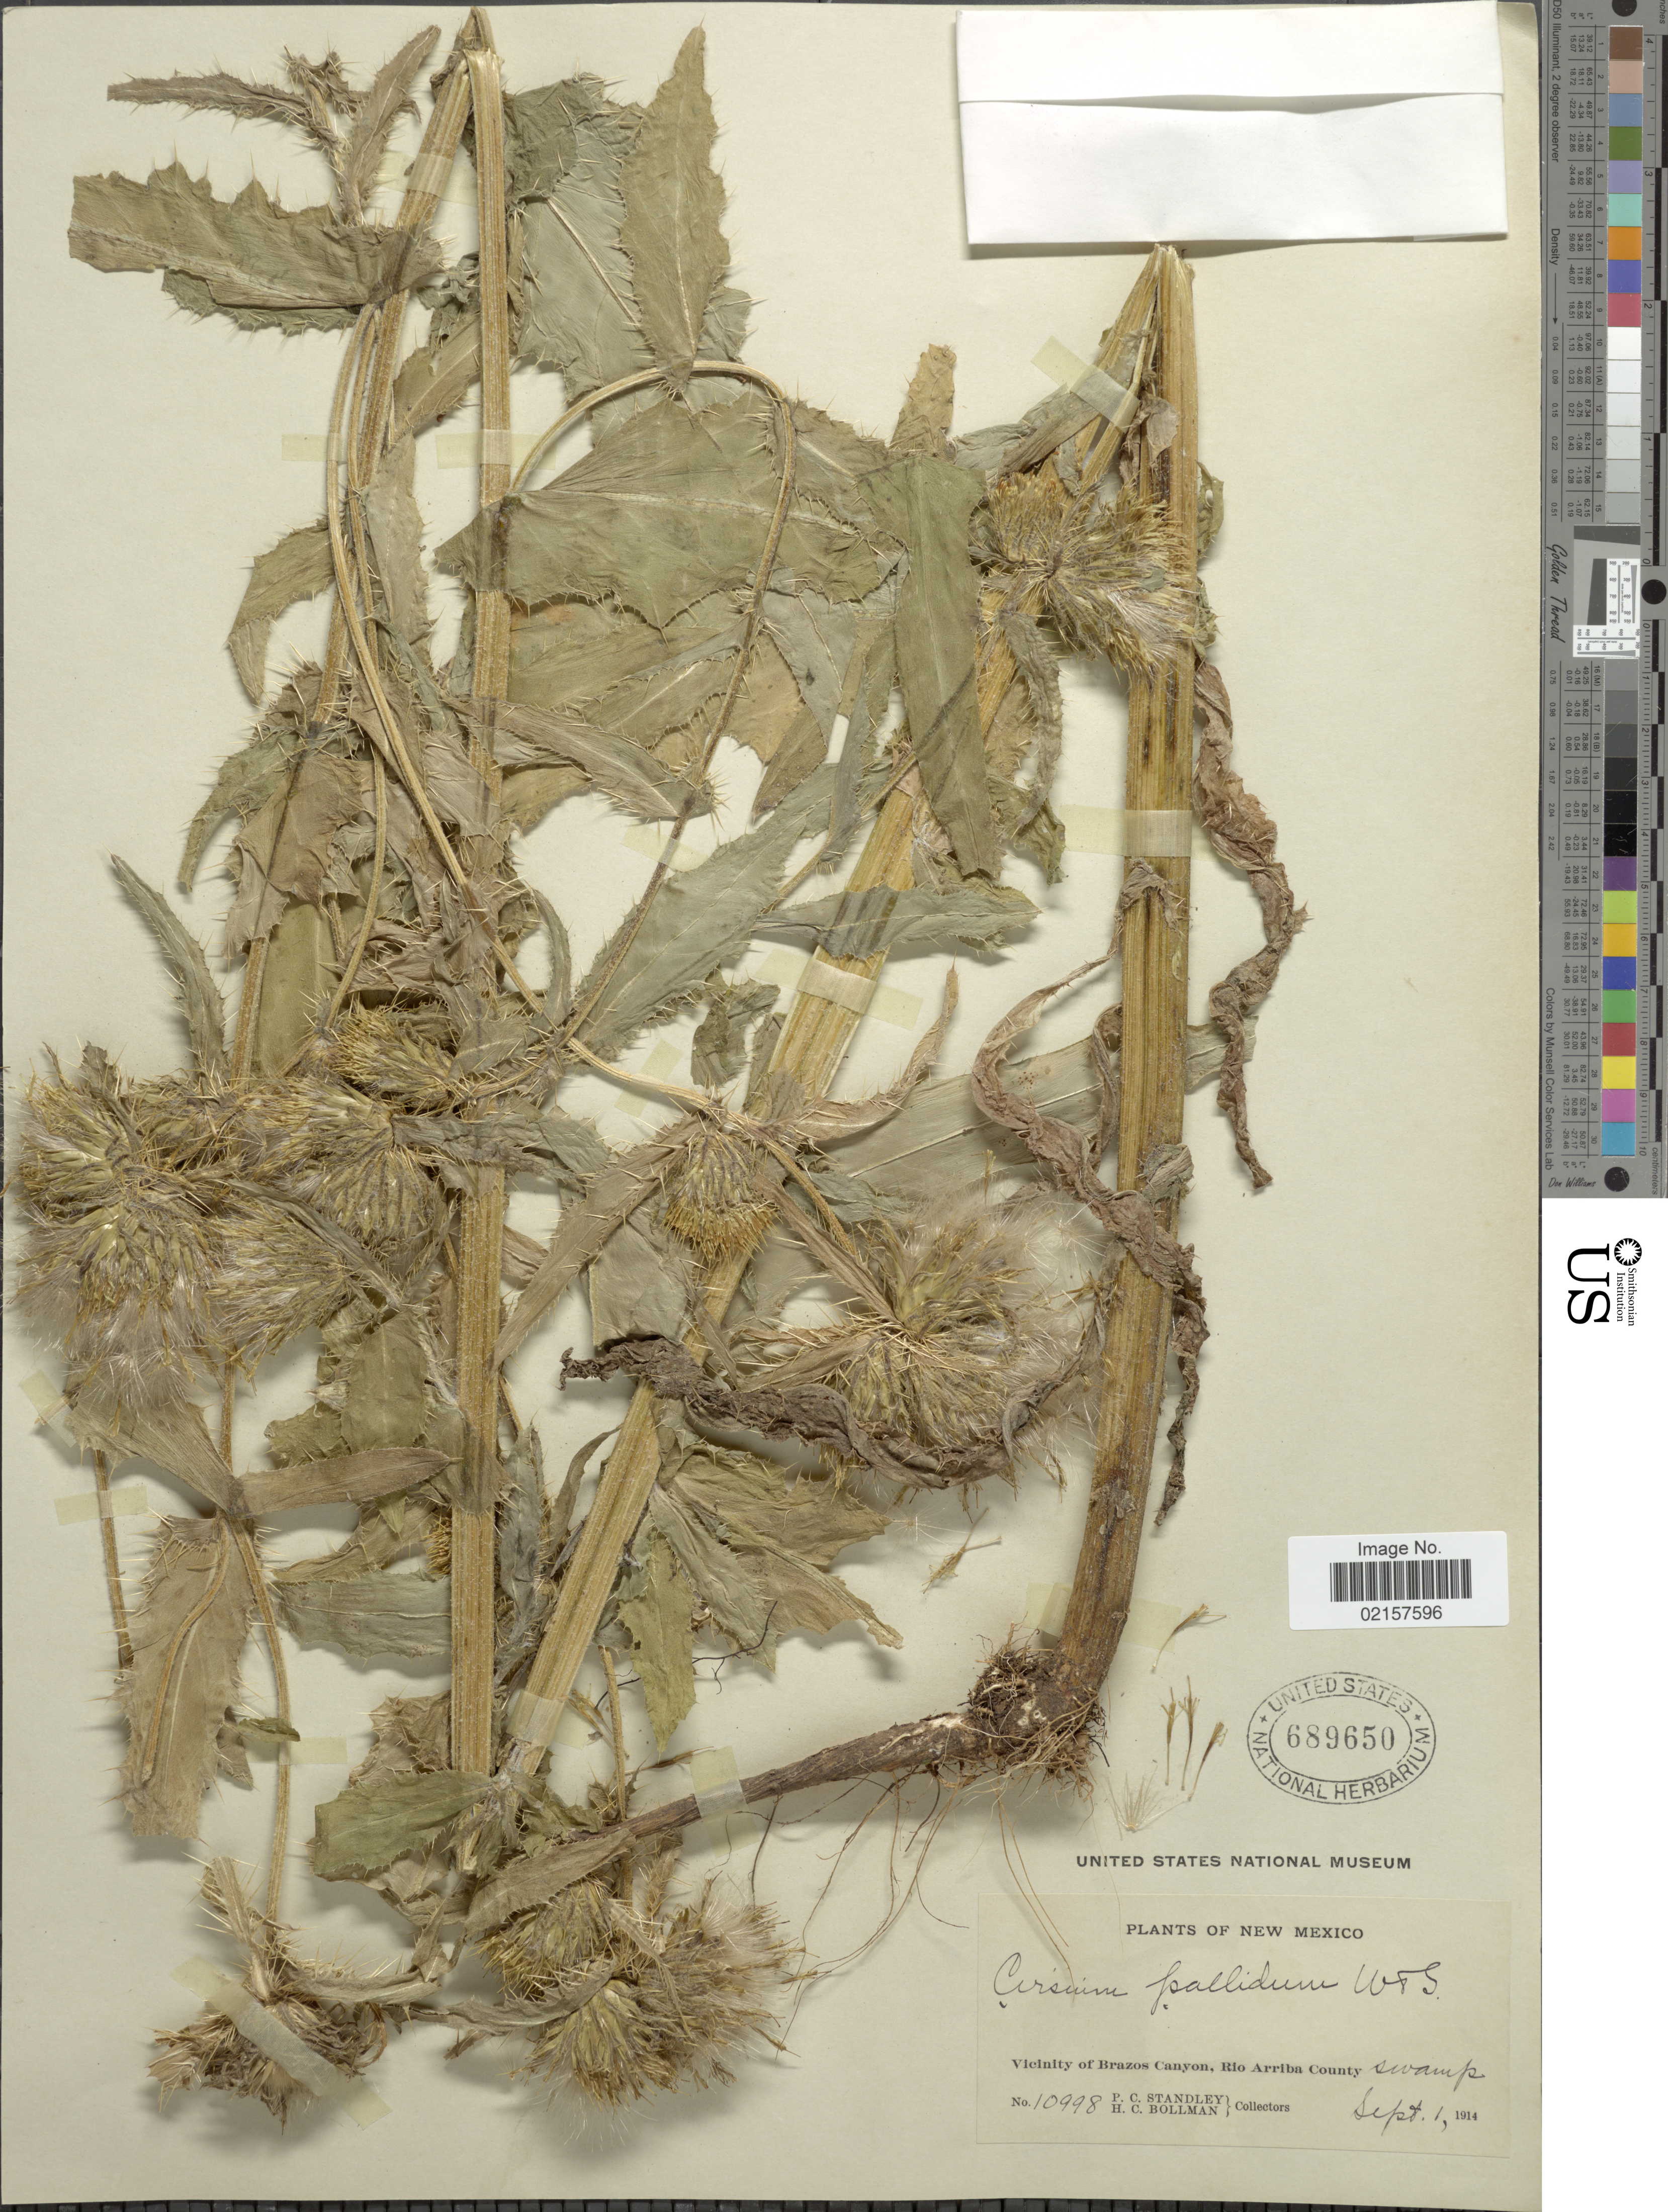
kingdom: Plantae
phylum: Tracheophyta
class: Magnoliopsida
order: Asterales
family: Asteraceae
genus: Cirsium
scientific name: Cirsium parryi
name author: (A. Gray) Petr.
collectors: P. C. Standley & H. C. Bollman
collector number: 10998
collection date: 1914-09-01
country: United States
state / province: New Mexico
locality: Vicinity of Brazos Canyon, Rio Arriba County, swamp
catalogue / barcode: US 689650